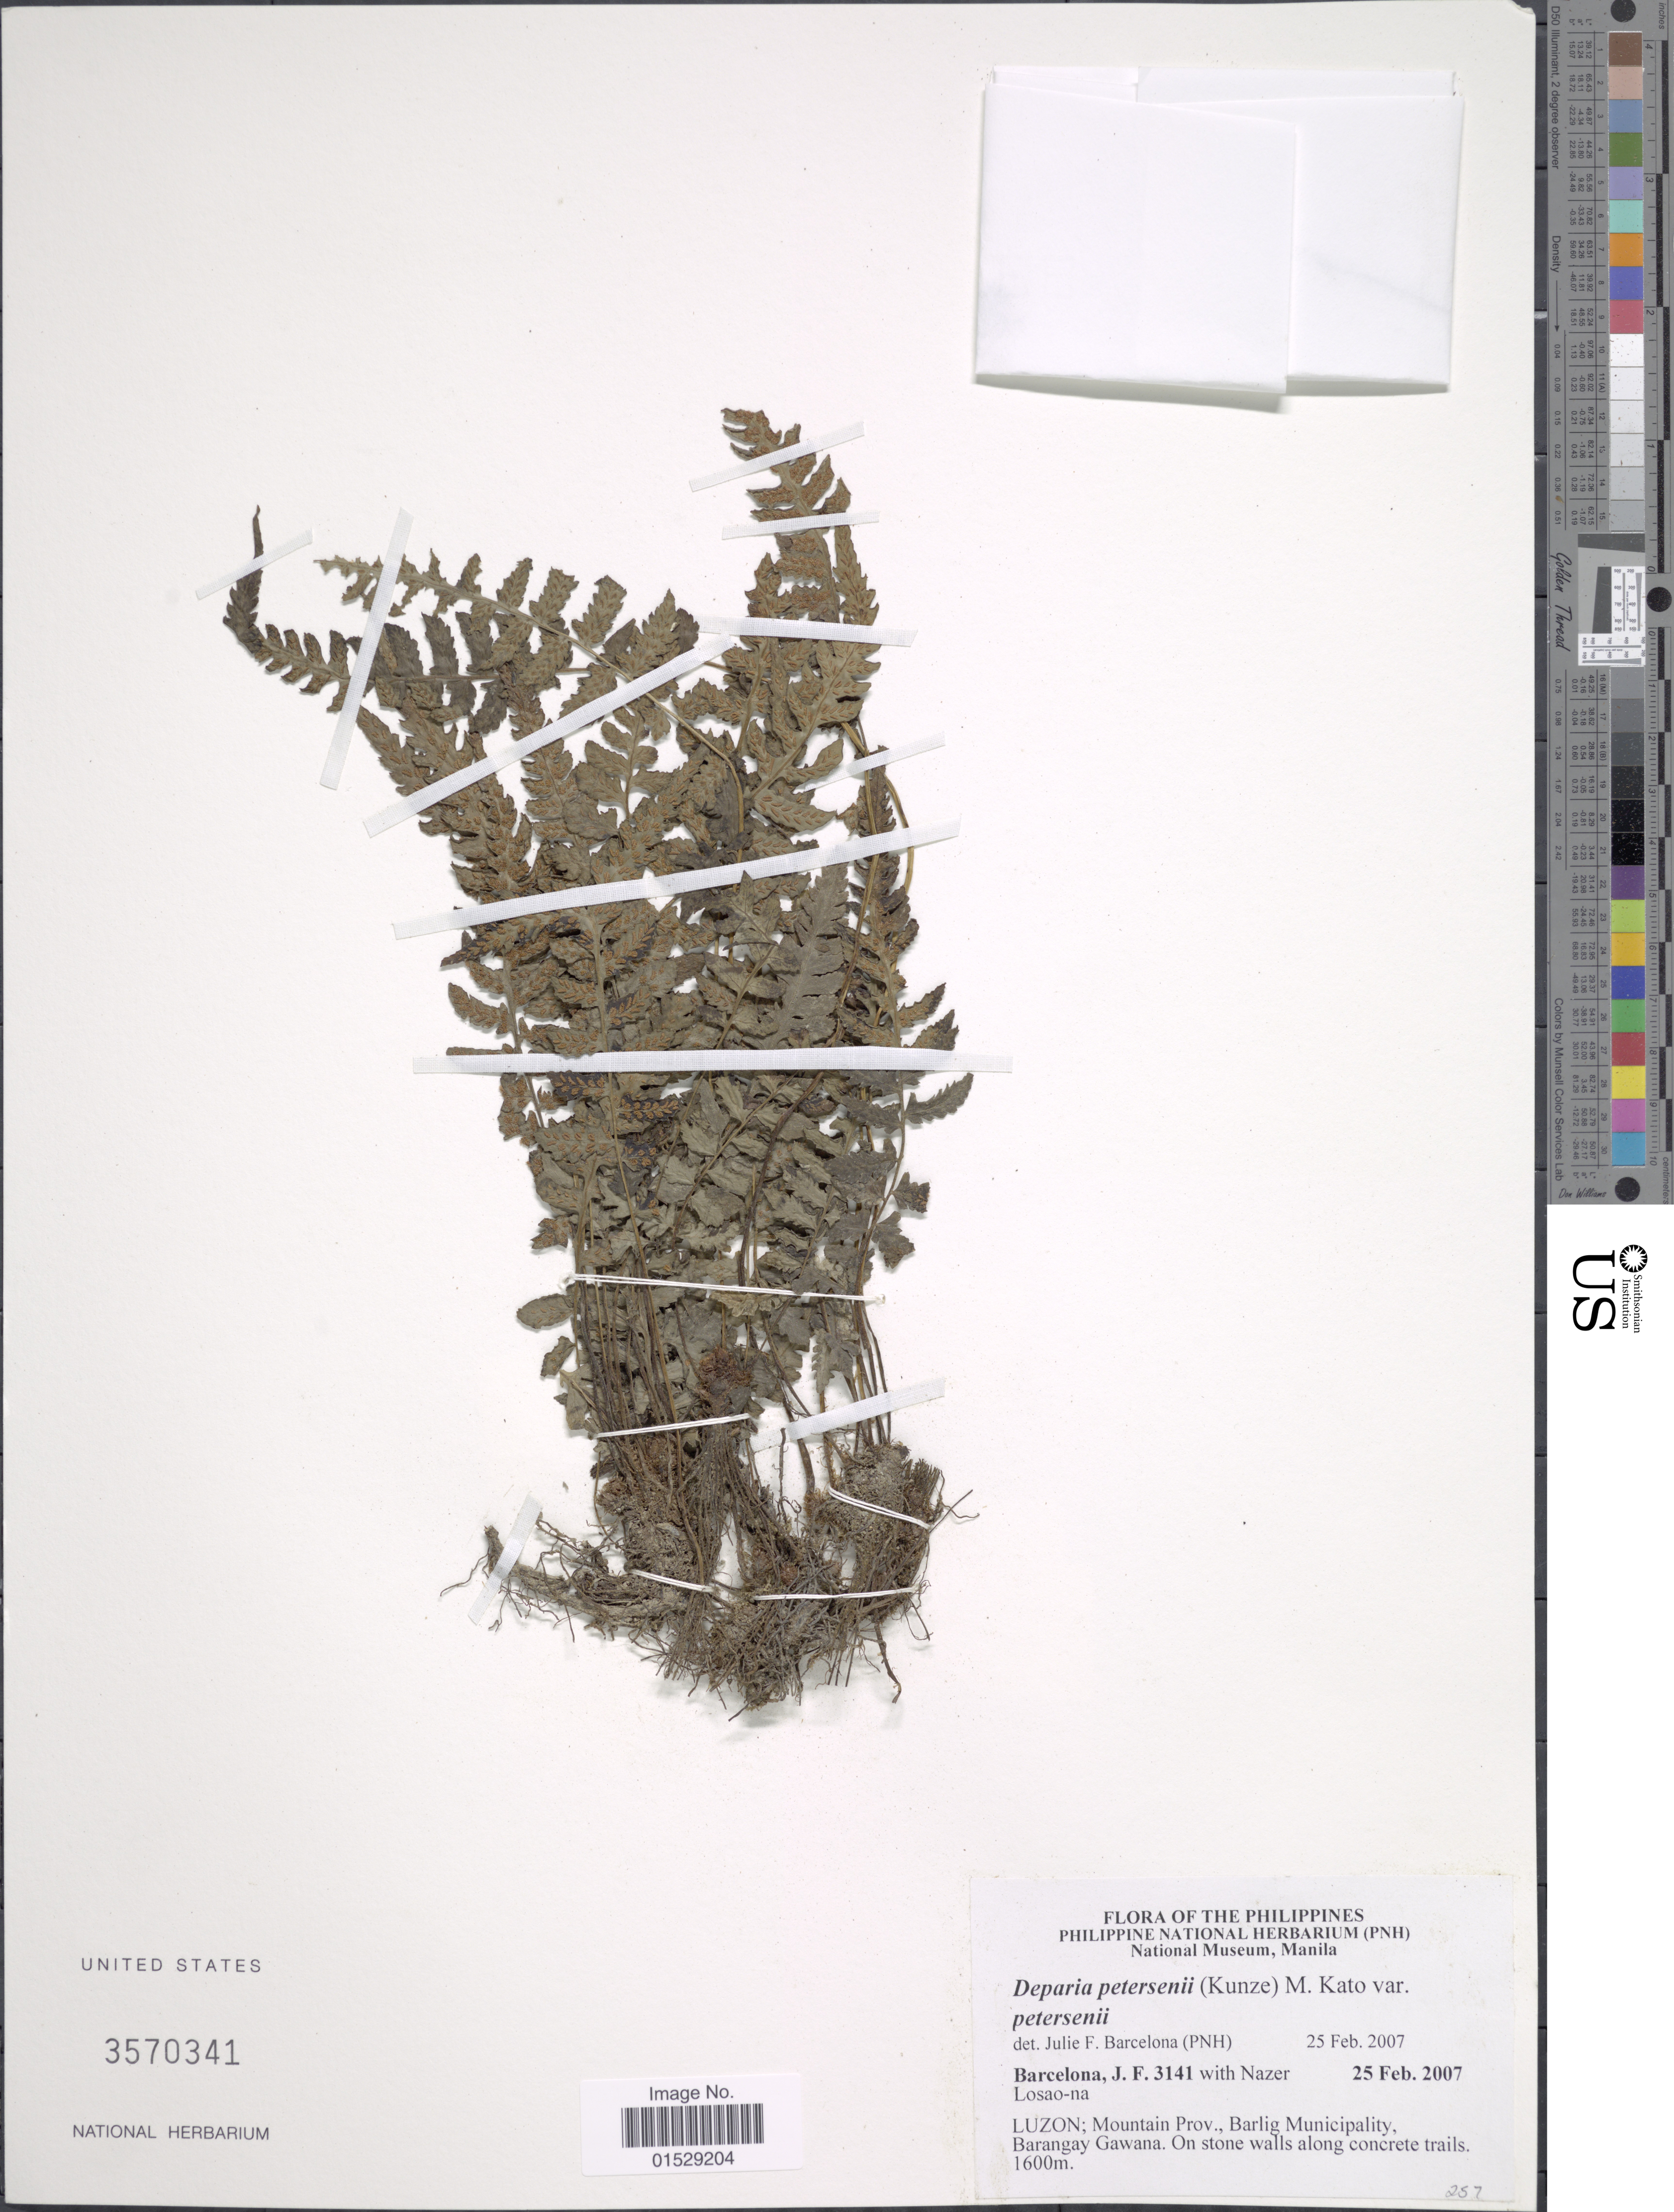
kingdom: Plantae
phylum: Tracheophyta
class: Polypodiopsida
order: Polypodiales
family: Athyriaceae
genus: Deparia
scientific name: Deparia petersenii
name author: (Kunze) M. Kato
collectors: J. F. Barcelona & N. Losao-na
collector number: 3141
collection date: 2007-02-25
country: Philippines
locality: Luzon; Mountain Prov., Barlig Municipality, Barangay Gawana, on stone walls along concrete trails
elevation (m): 1600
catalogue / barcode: US 3570341